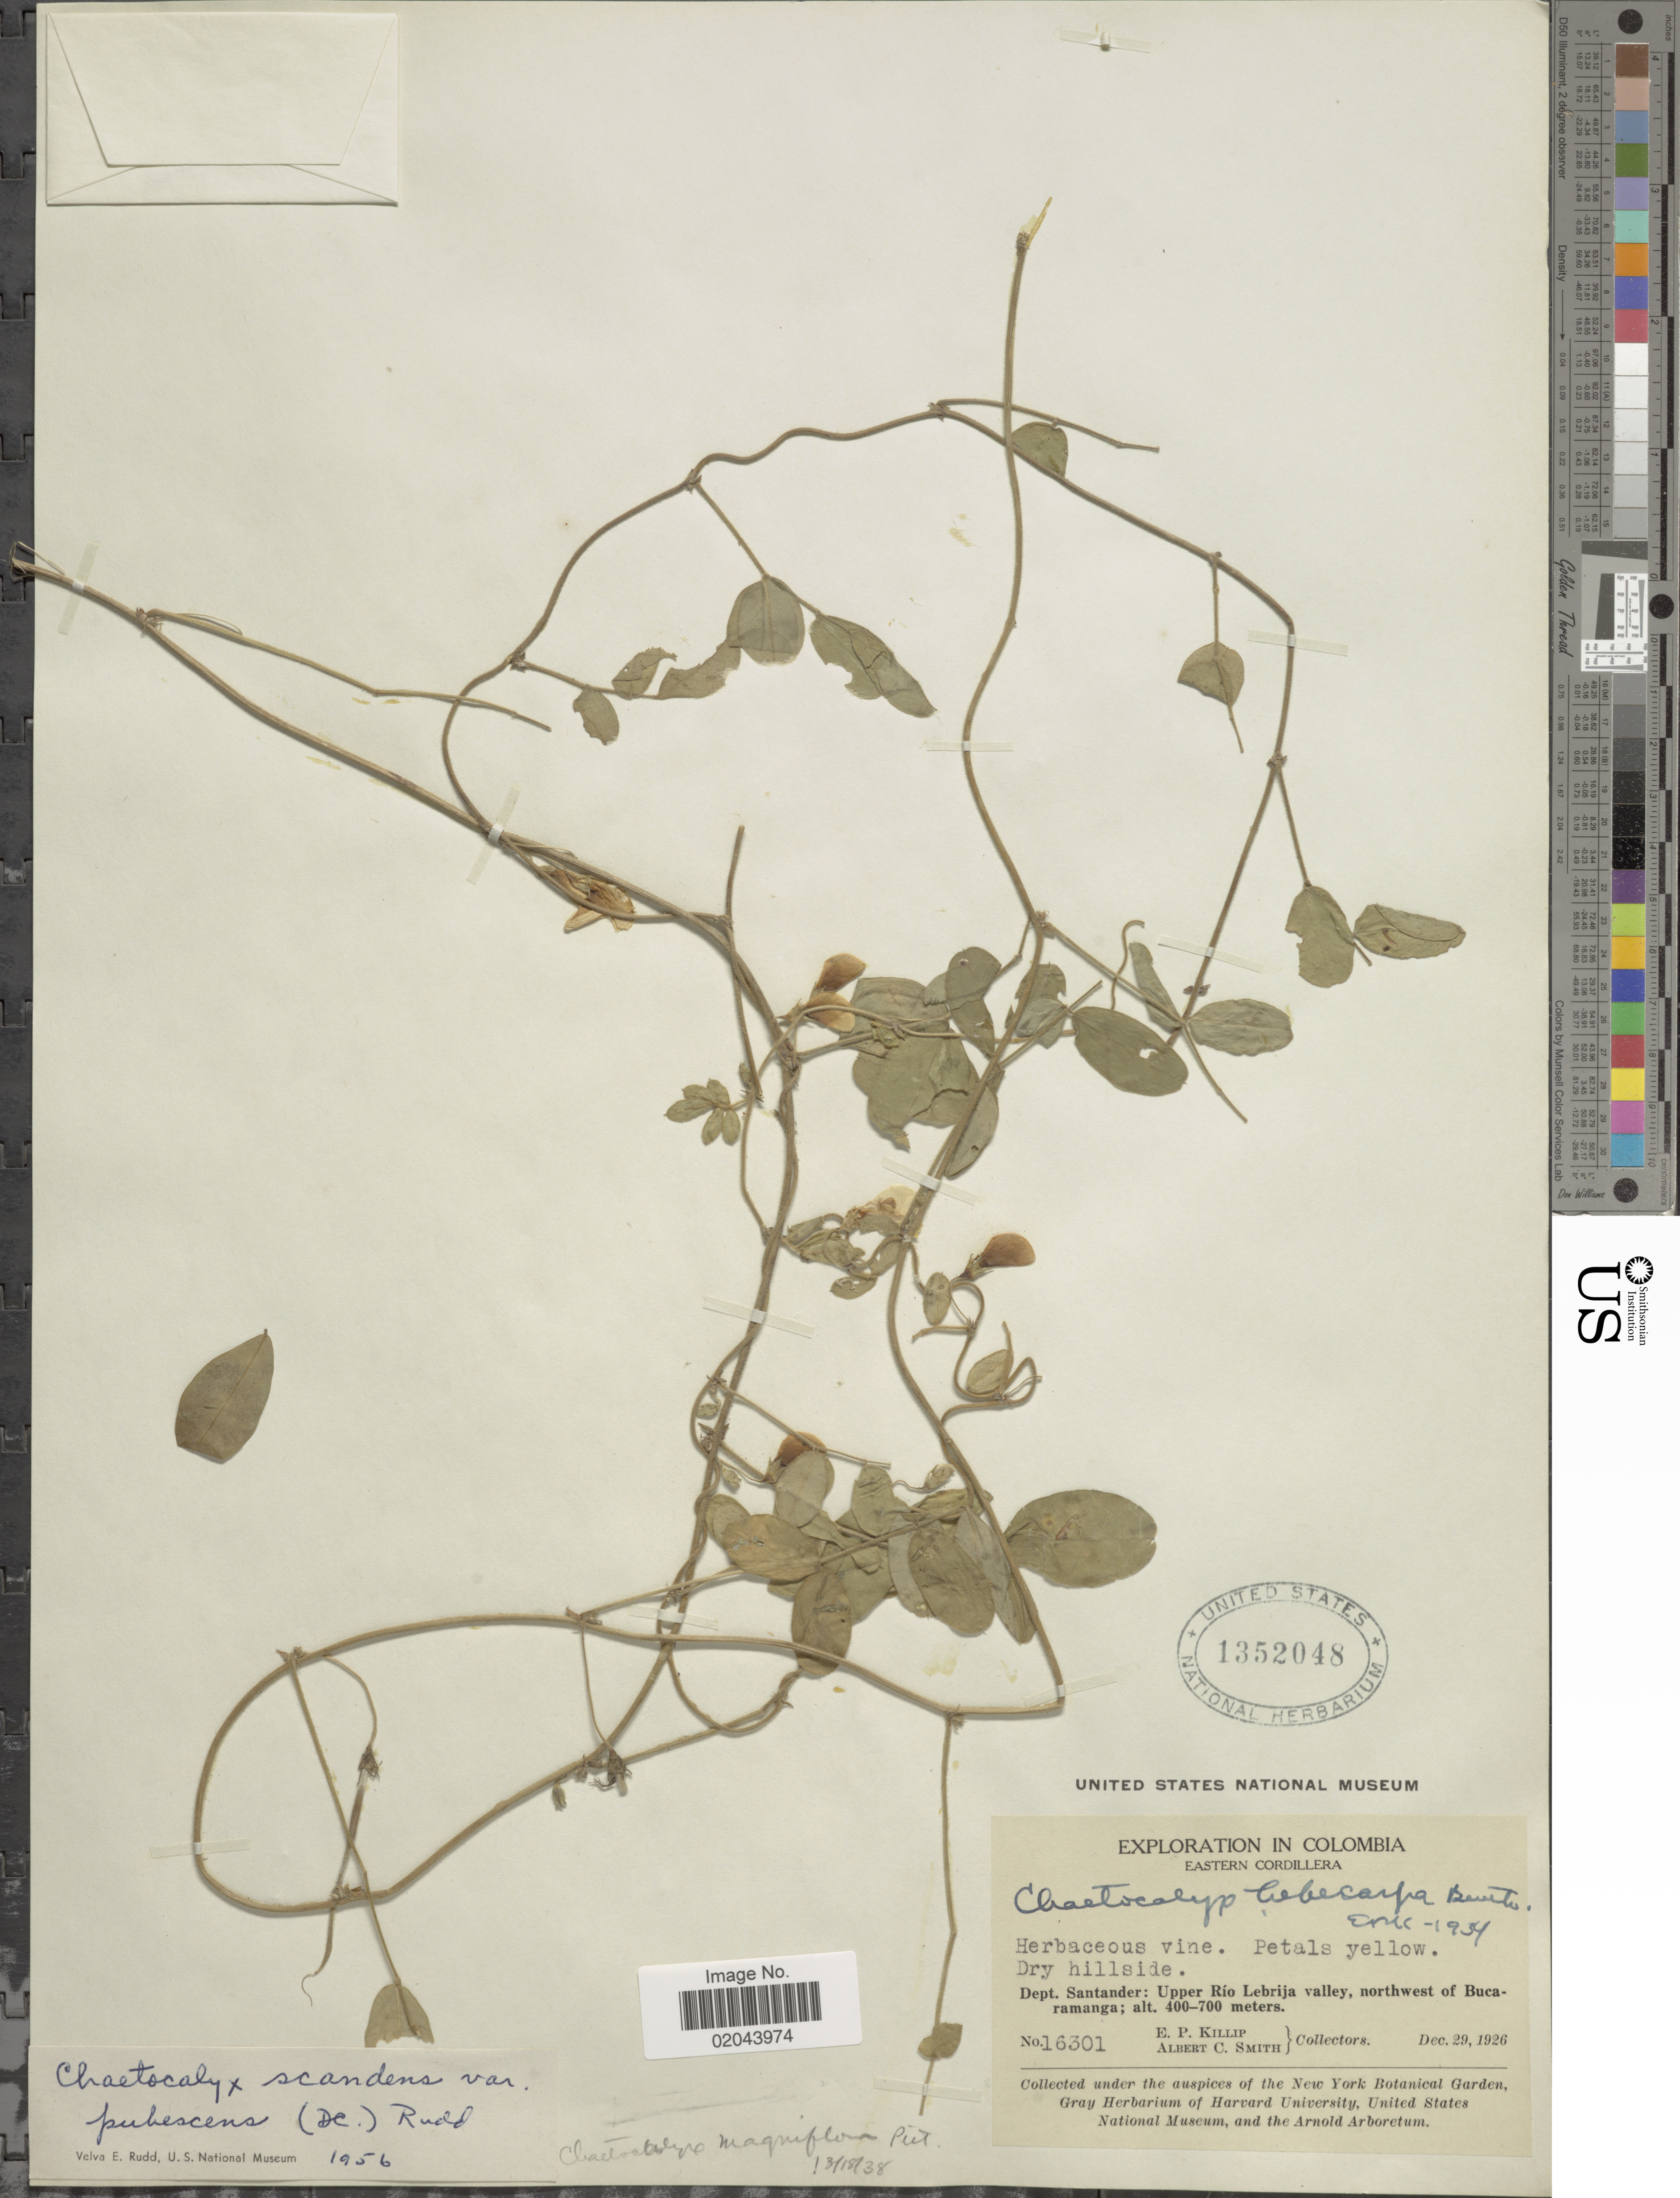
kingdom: Plantae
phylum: Tracheophyta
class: Magnoliopsida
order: Fabales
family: Fabaceae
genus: Chaetocalyx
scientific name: Chaetocalyx scandens var. pubescens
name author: (DC.) Rudd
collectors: E. P. Killip & A. C. Smith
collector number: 16301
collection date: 1926-12-29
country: Colombia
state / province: Santander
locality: Eastern Cordillera, Dry hillside, Dept. Santander: Upper Río Lebrija valley, northwest of Bucaramanga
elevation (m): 400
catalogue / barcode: US 1352048